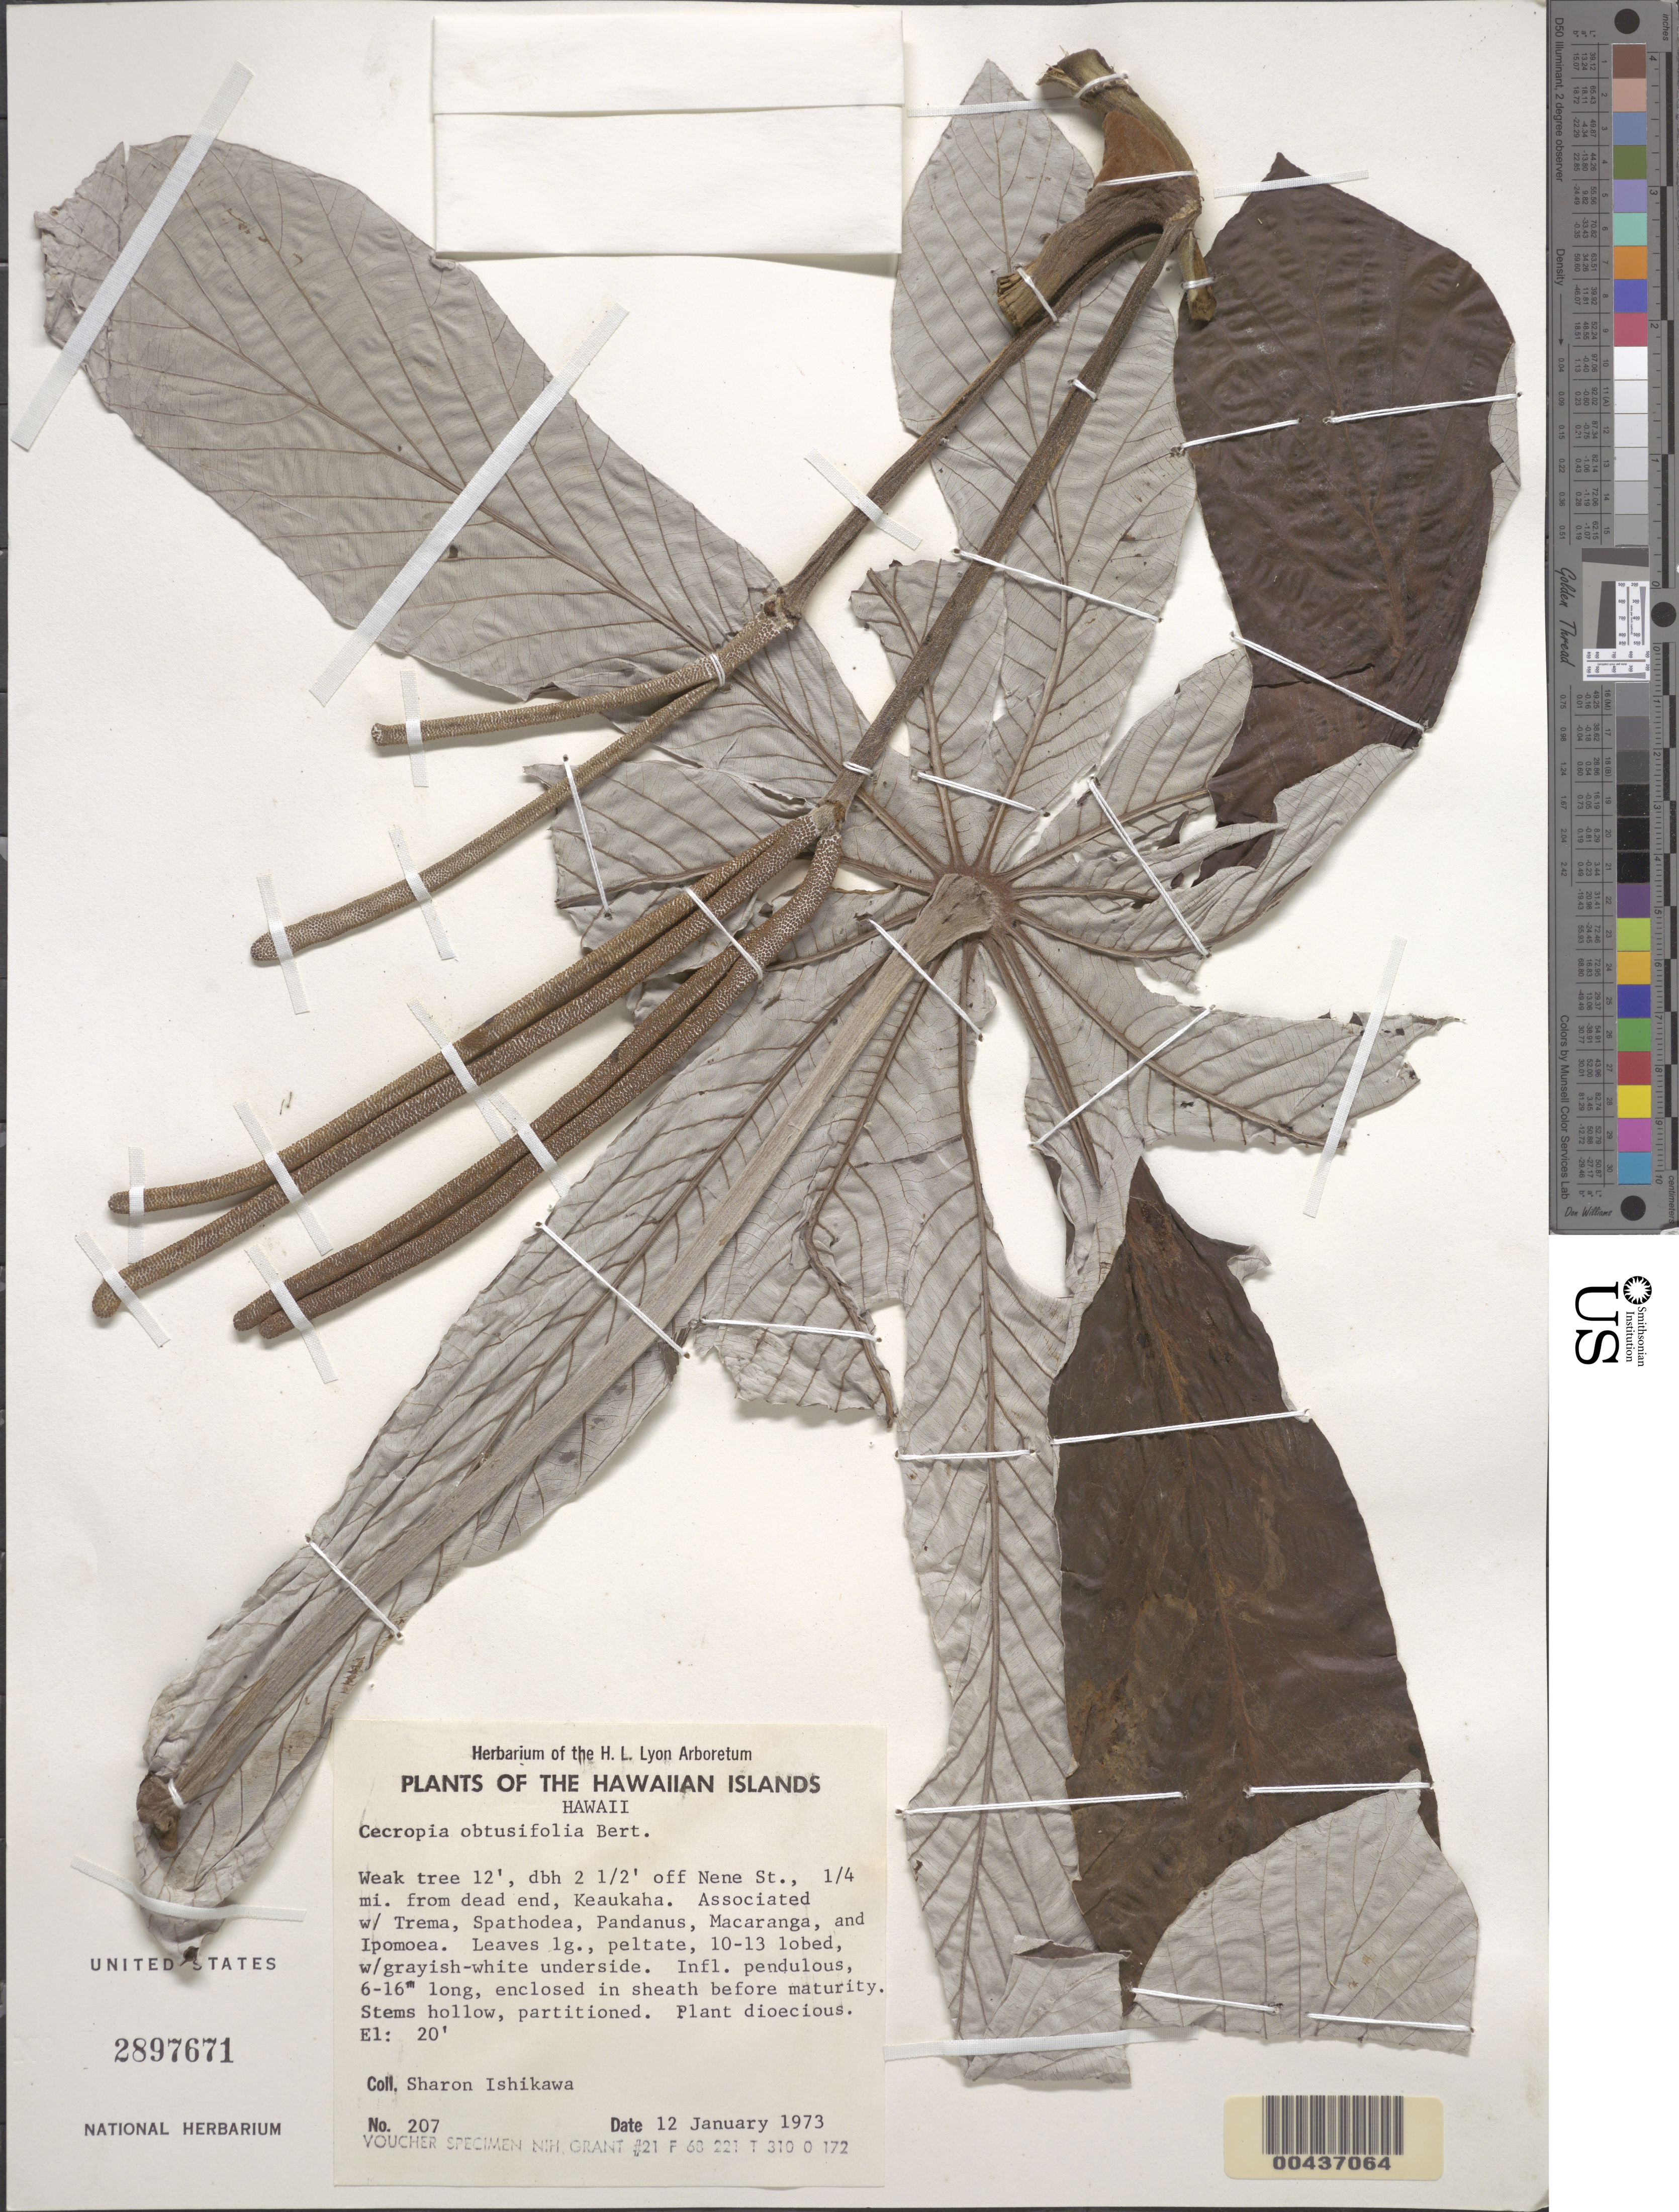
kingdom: Plantae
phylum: Tracheophyta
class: Magnoliopsida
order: Rosales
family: Urticaceae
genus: Cecropia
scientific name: Cecropia obtusifolia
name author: Bertol.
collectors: S. S. Ishikawa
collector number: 207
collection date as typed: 12 Jan 1973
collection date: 1973-01-12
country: United States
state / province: Hawaii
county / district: Hawaii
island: Hawaii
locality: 2 1/2' off Nene St., Keaukaha, Hawaii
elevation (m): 6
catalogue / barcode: US 2897671